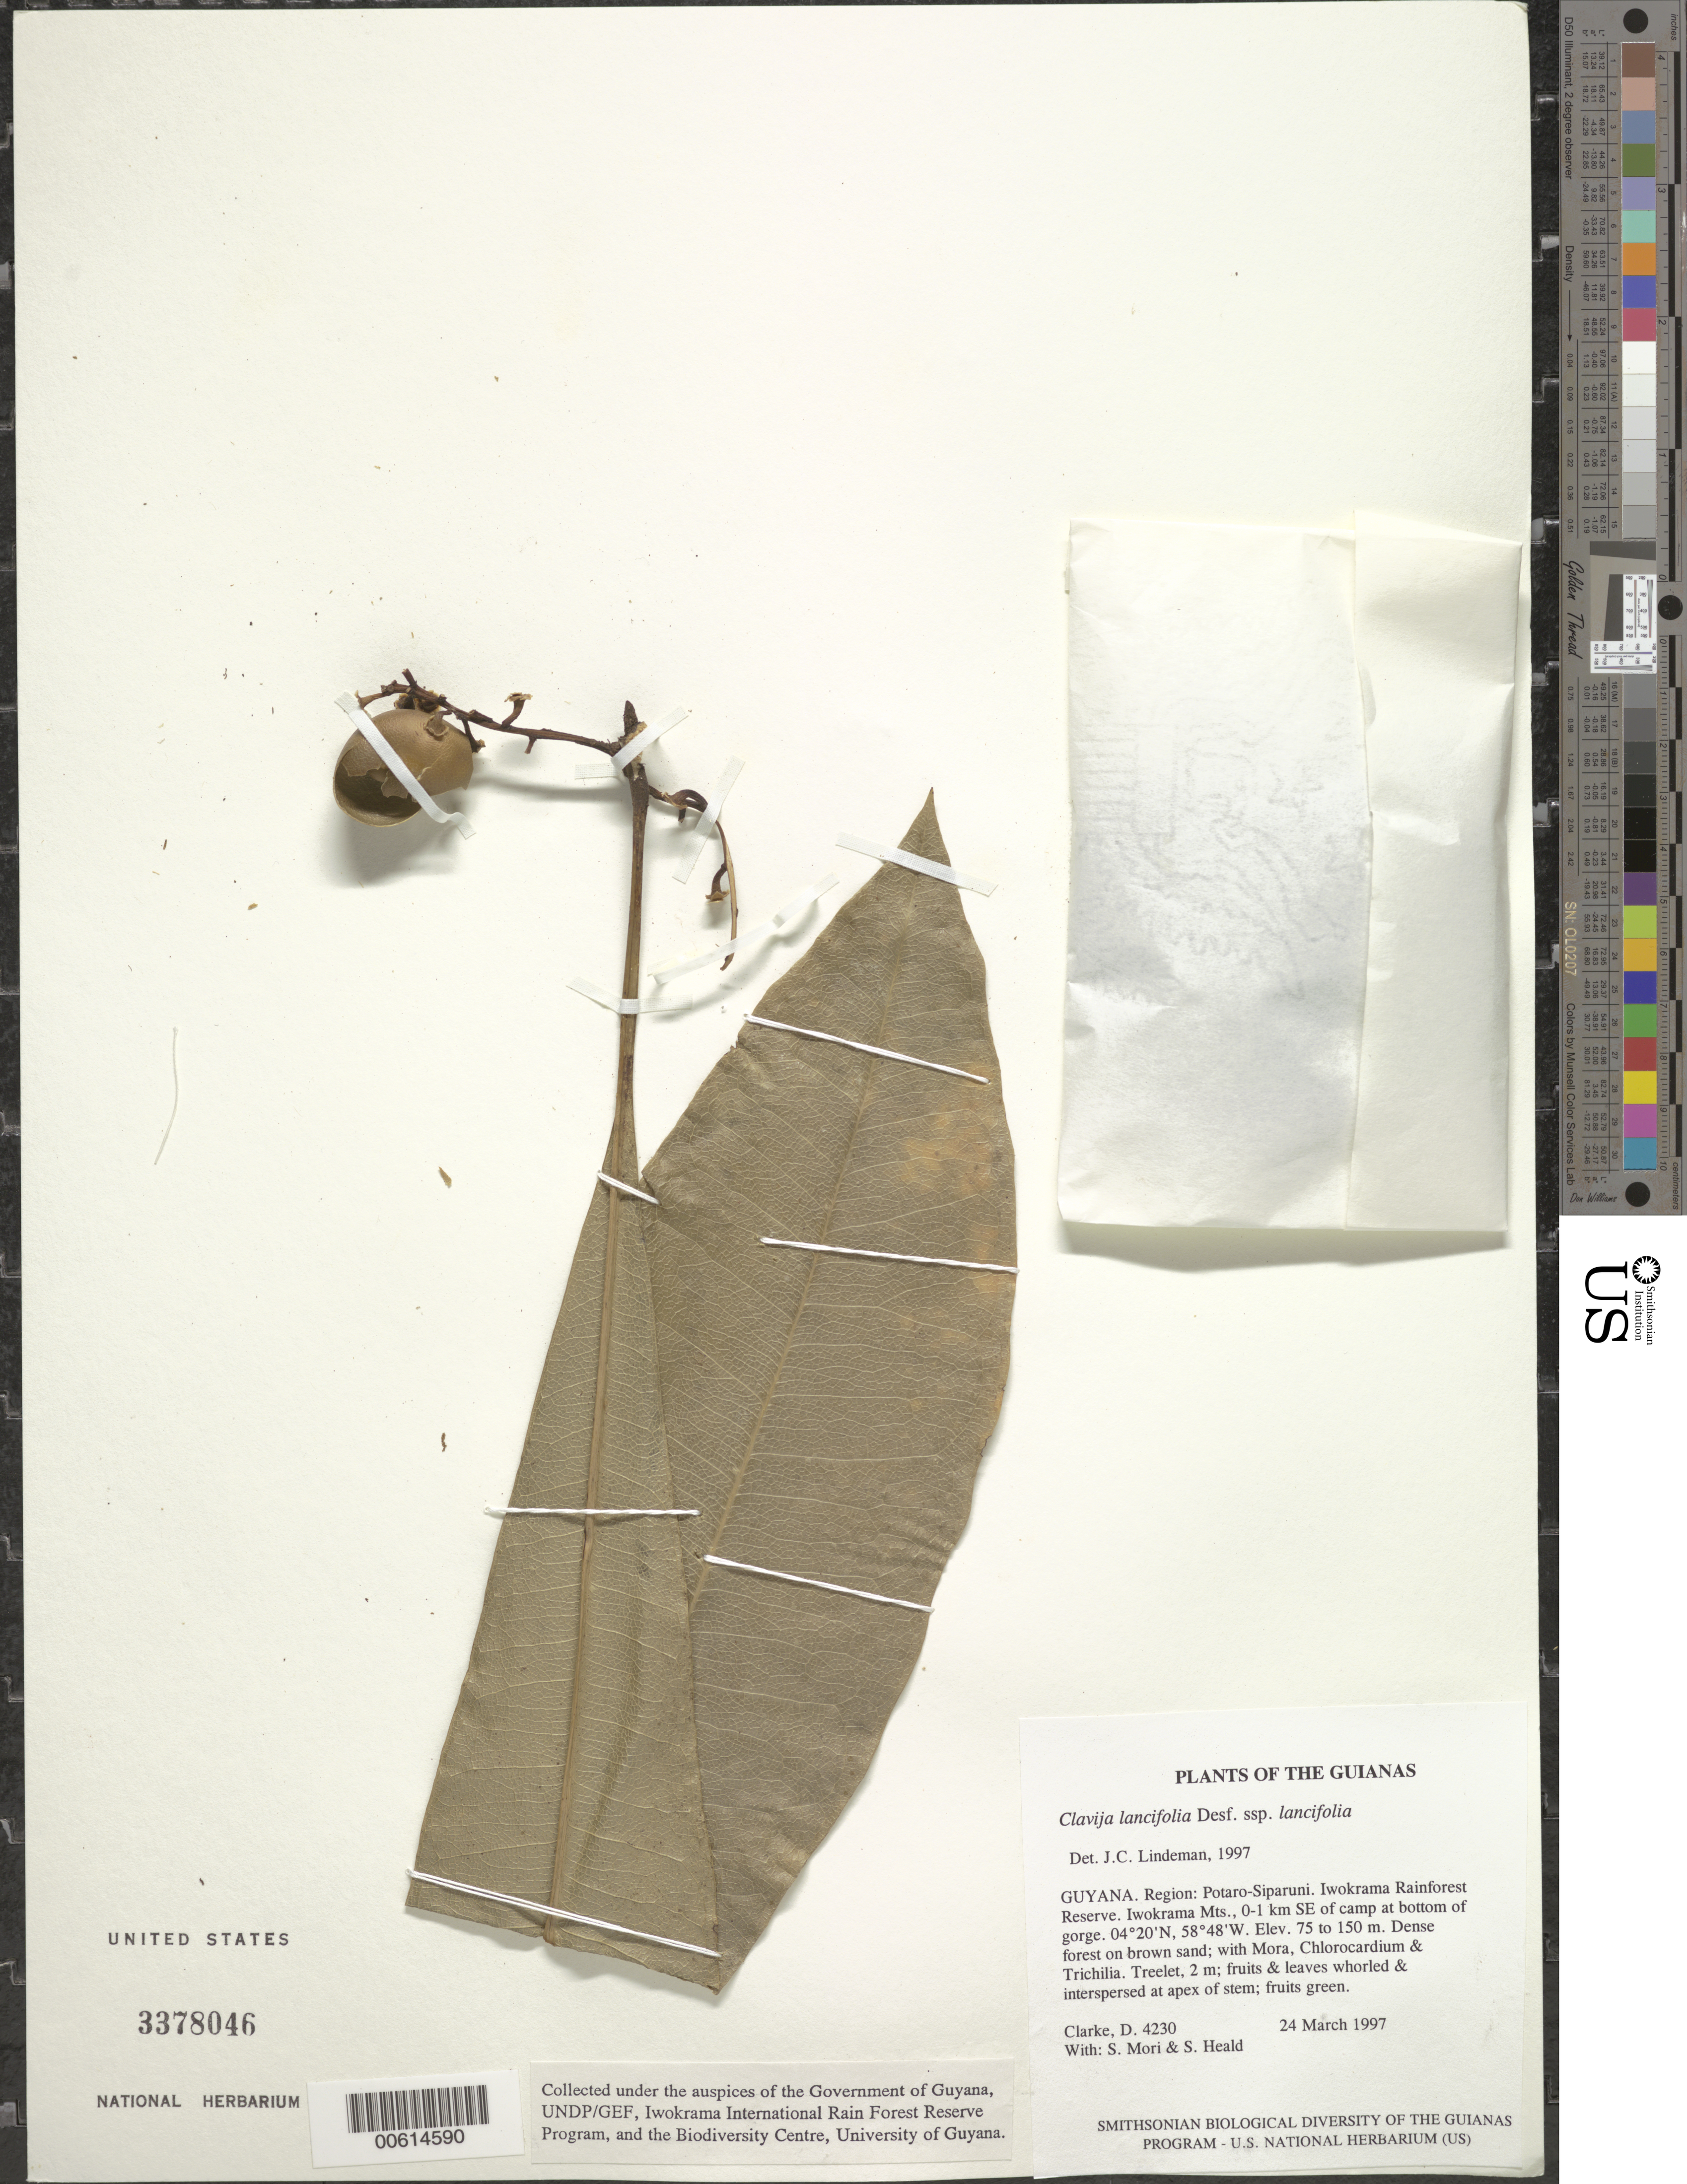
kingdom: Plantae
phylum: Tracheophyta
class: Magnoliopsida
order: Ericales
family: Primulaceae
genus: Clavija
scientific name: Clavija lancifolia subsp. lancifolia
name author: Desf.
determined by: Lindeman, J. C.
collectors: H. D. Clarke, S. Mori & S. Heald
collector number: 4230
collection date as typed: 24 March 1997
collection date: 1997-03-24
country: Guyana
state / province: Potaro-Siparuni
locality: Iwokrama Rainforest Reserve. Iwokrama Mts., 0-1 km SE of camp at bottom of gorge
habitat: Dense forest on brown sand; with Mora, Chlorocardium & Trichilia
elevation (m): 75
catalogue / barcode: US 3378046